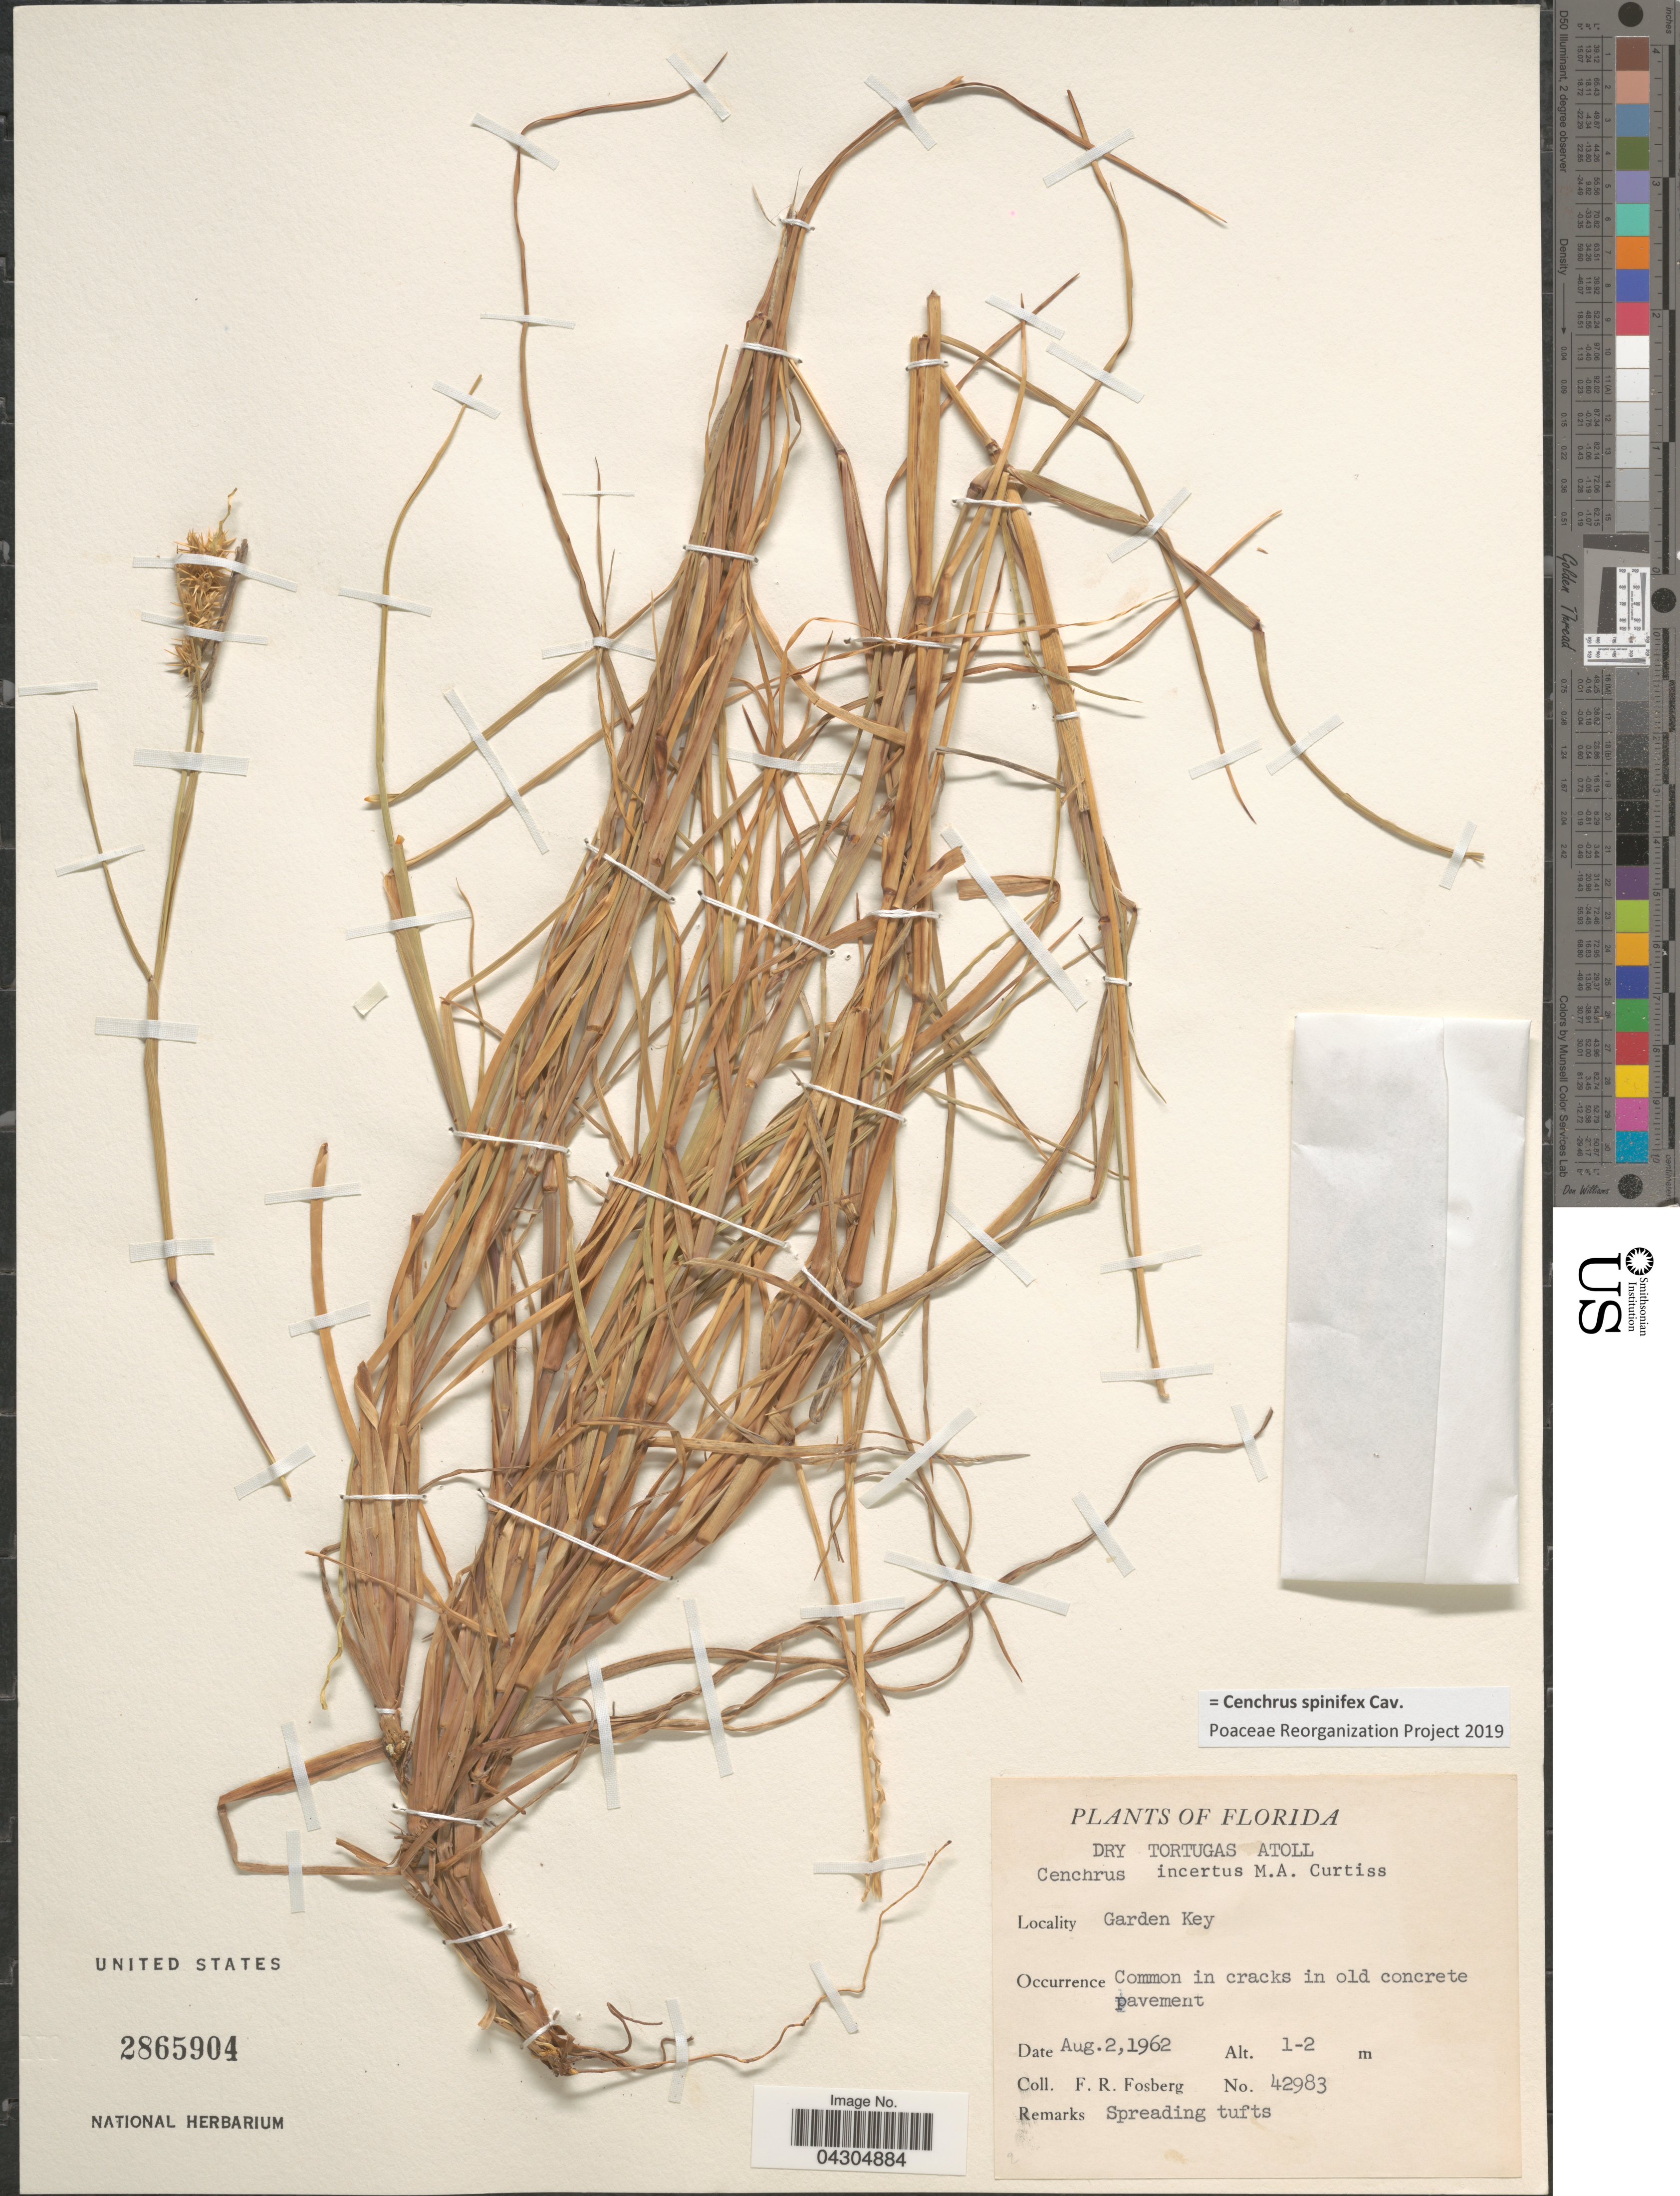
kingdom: Plantae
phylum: Tracheophyta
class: Liliopsida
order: Poales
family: Poaceae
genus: Cenchrus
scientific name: Cenchrus spinifex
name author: Cav.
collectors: F. R. Fosberg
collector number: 42983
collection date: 1962-08-02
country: United States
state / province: Florida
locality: Dry Tortugas Atoll. Garden Key.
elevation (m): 1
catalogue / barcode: US 2865904